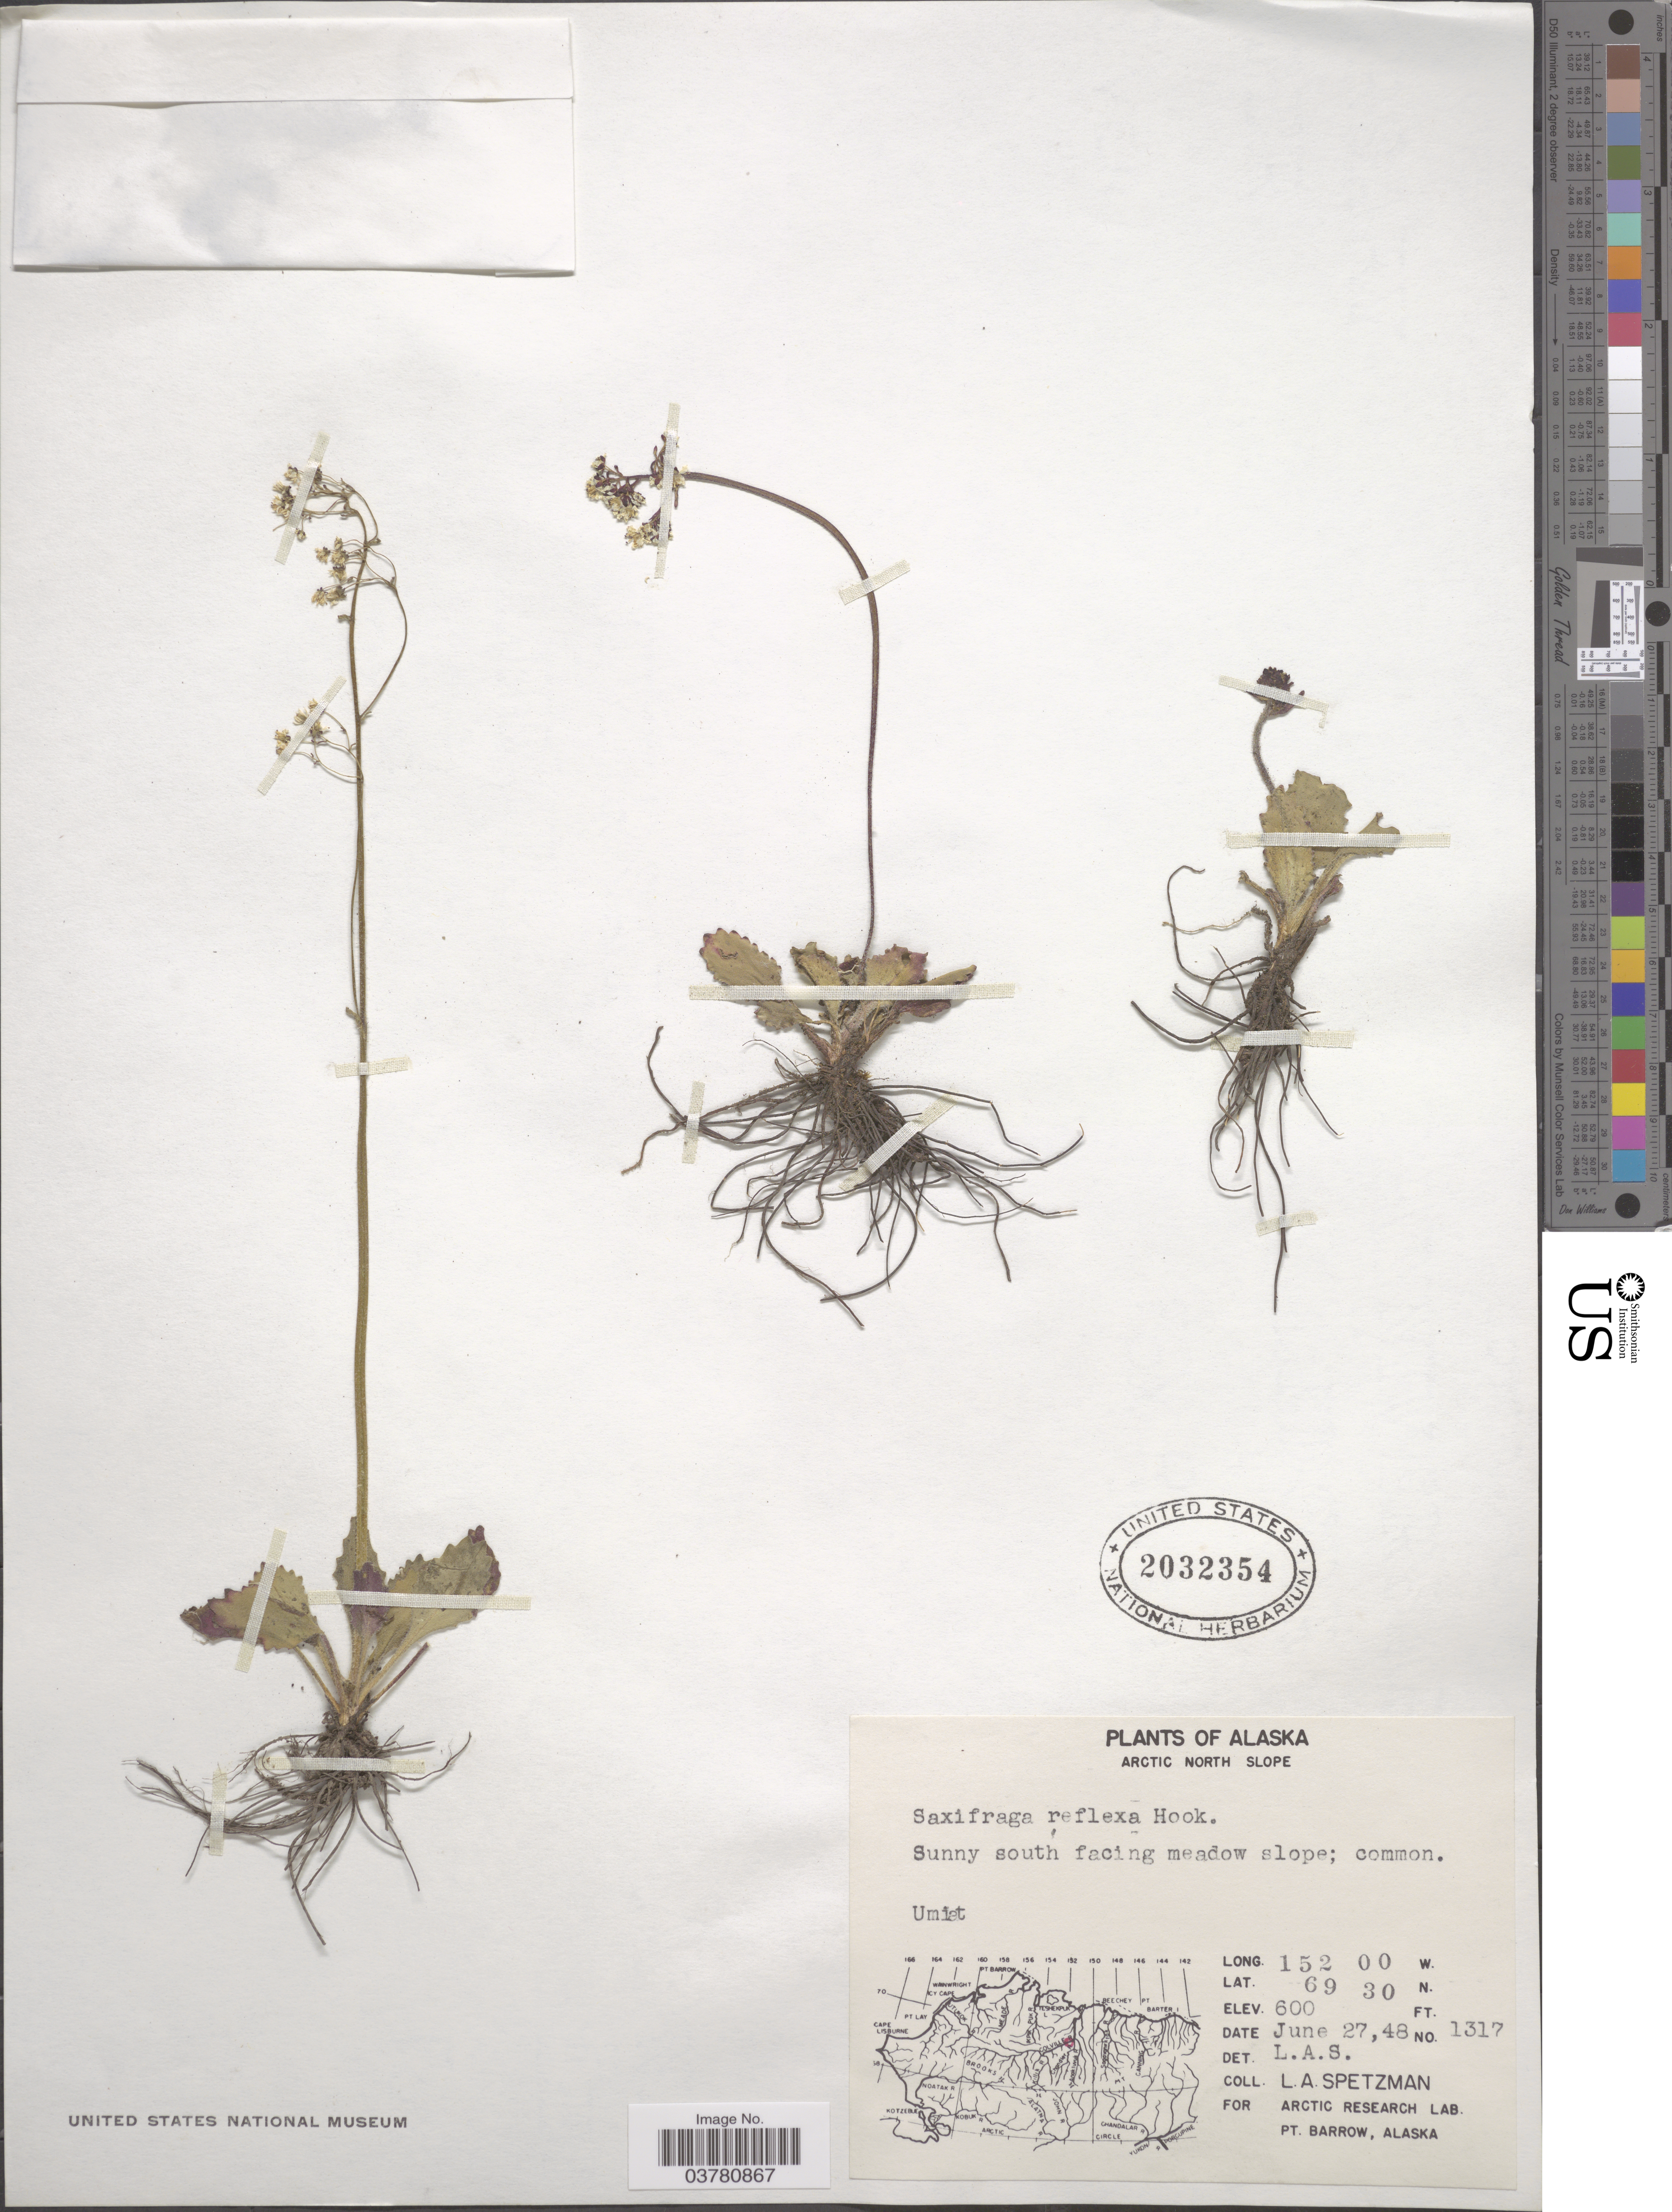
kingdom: Plantae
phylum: Tracheophyta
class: Magnoliopsida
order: Saxifragales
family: Saxifragaceae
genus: Micranthes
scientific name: Micranthes reflexa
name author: (Hook.) Small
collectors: L. Spetzman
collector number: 1317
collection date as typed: Transcribed d/m/y: 27/6/48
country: United States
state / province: Alaska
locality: Arctic North Slope. Sunny south facing meadow slope; common. Umiat.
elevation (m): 183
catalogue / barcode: US 2032354